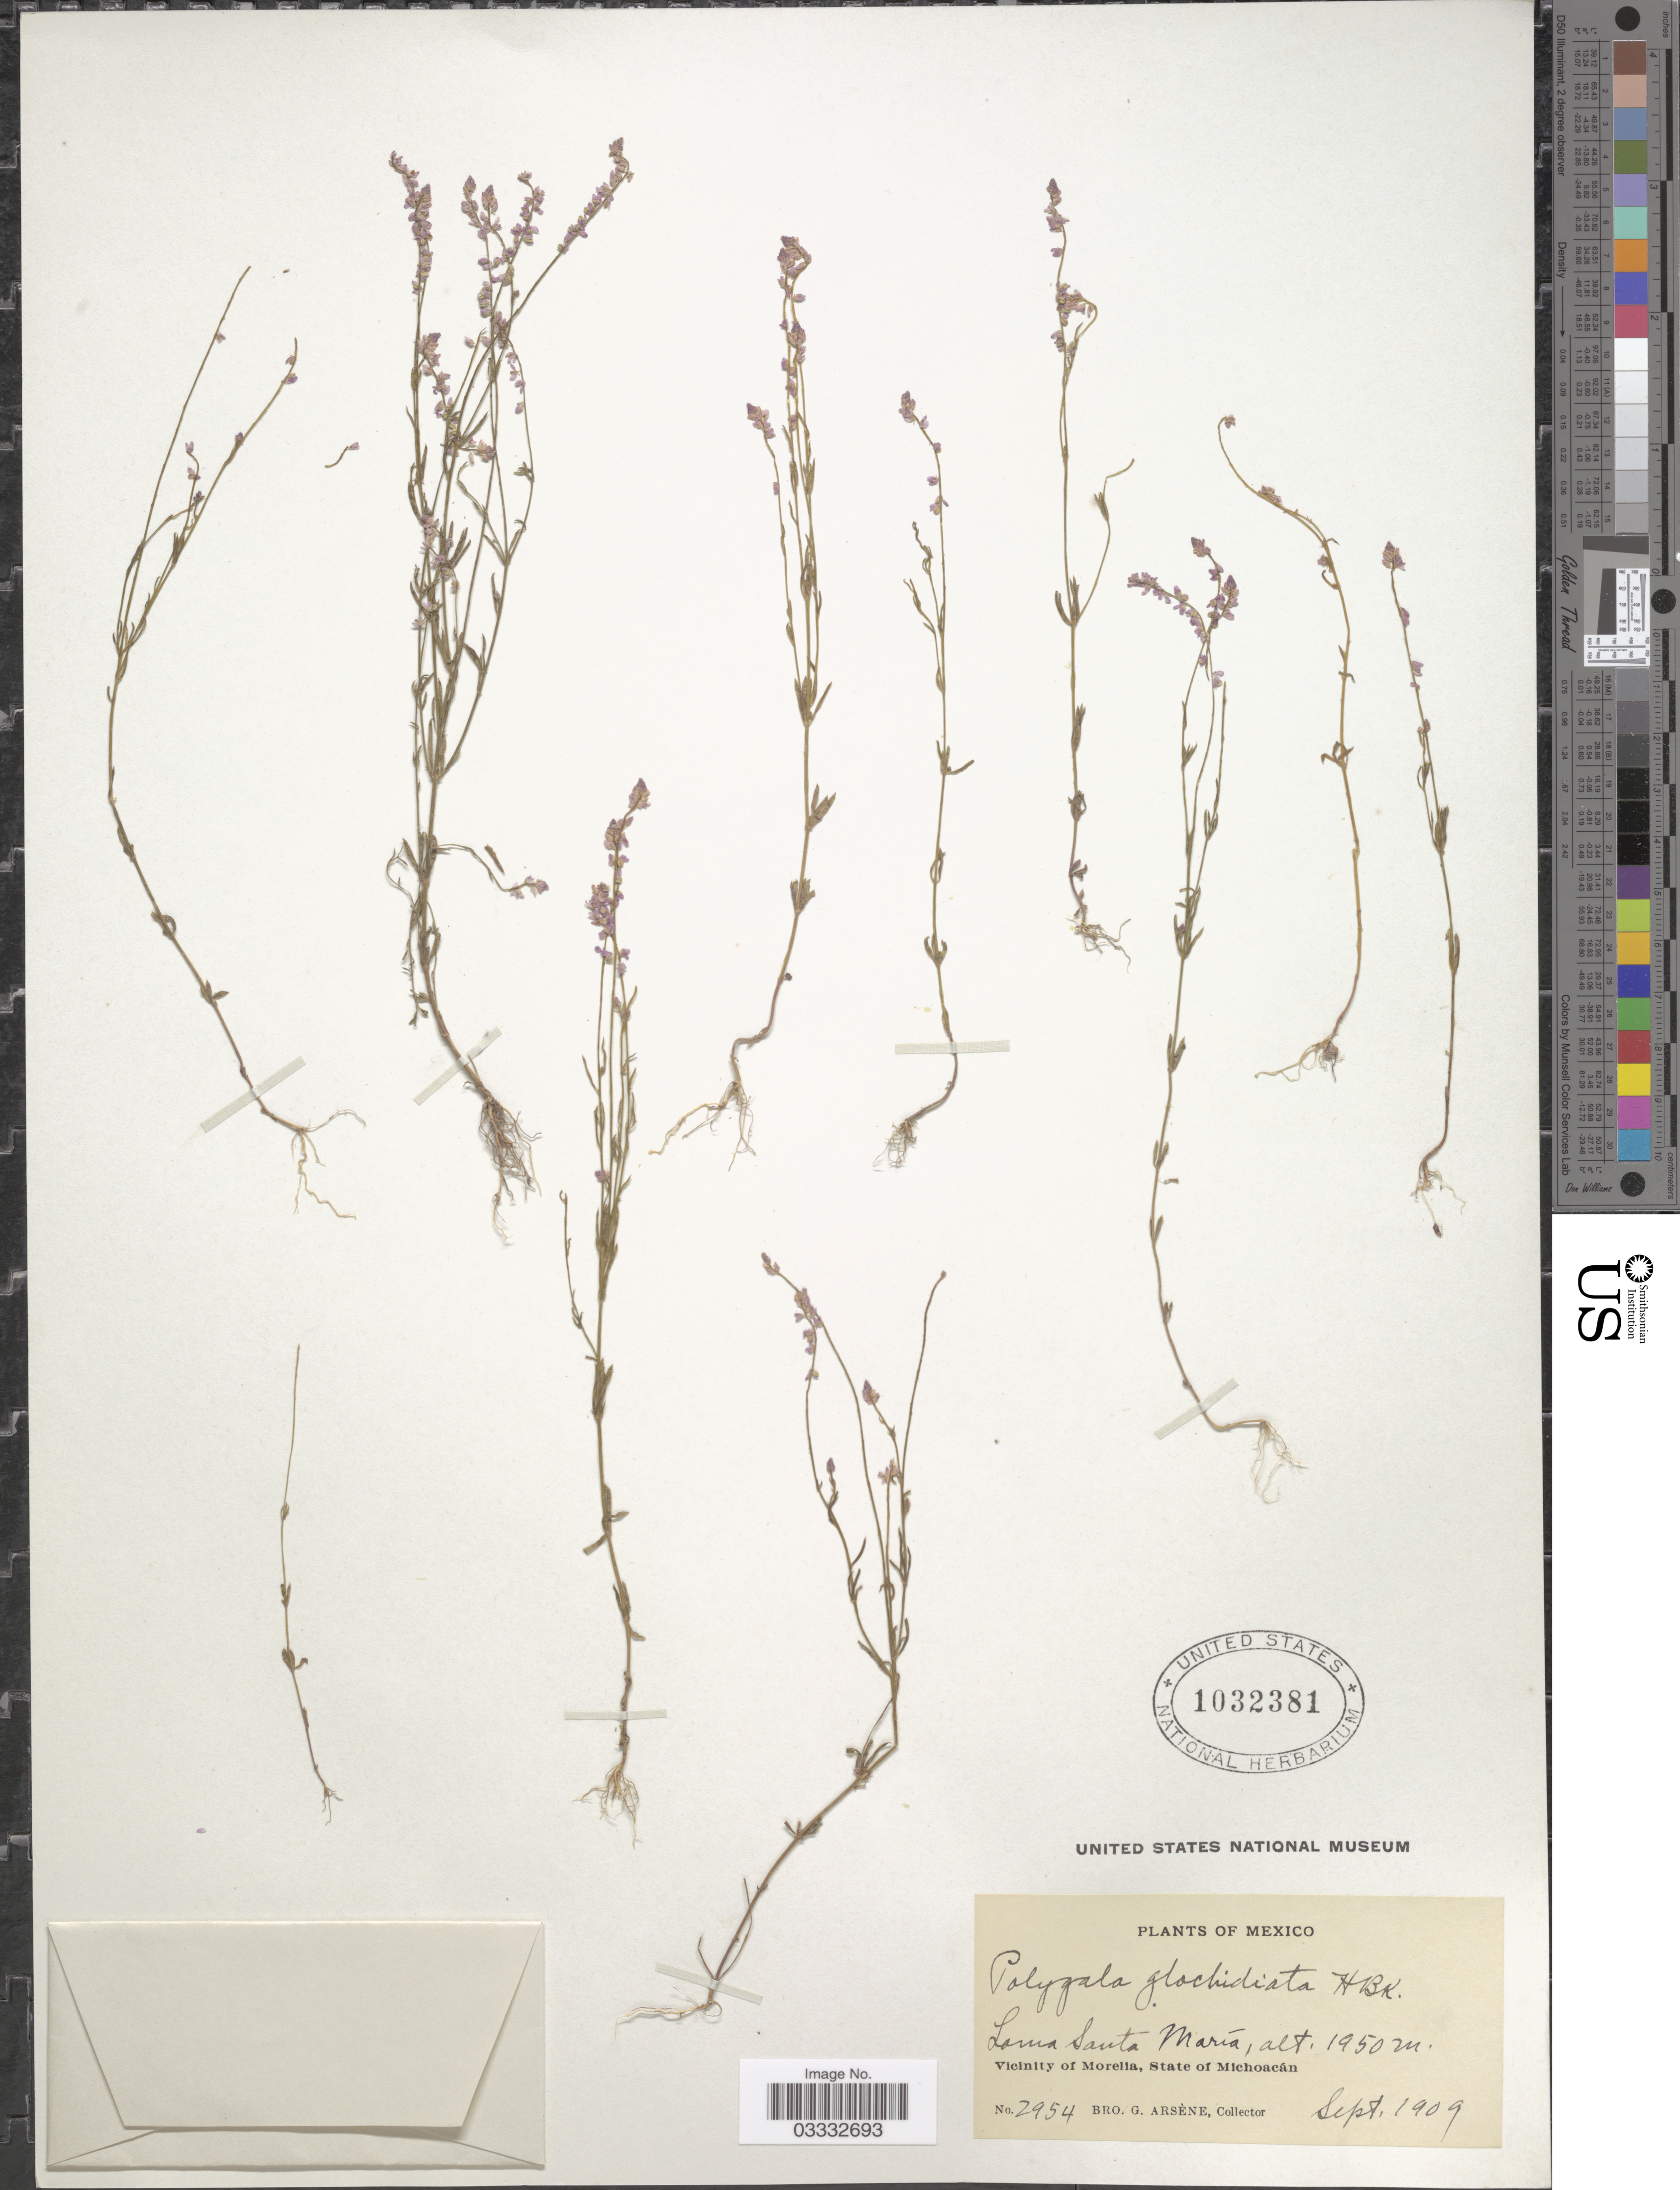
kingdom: Plantae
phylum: Tracheophyta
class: Magnoliopsida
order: Fabales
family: Polygalaceae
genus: Polygala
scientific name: Polygala glochidiata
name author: Kunth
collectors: Bro. G. Arsène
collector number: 2954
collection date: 1909-09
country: Mexico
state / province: Michoacán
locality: Loma Santa María. Vicinity of Morelia.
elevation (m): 1950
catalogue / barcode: US 1032381